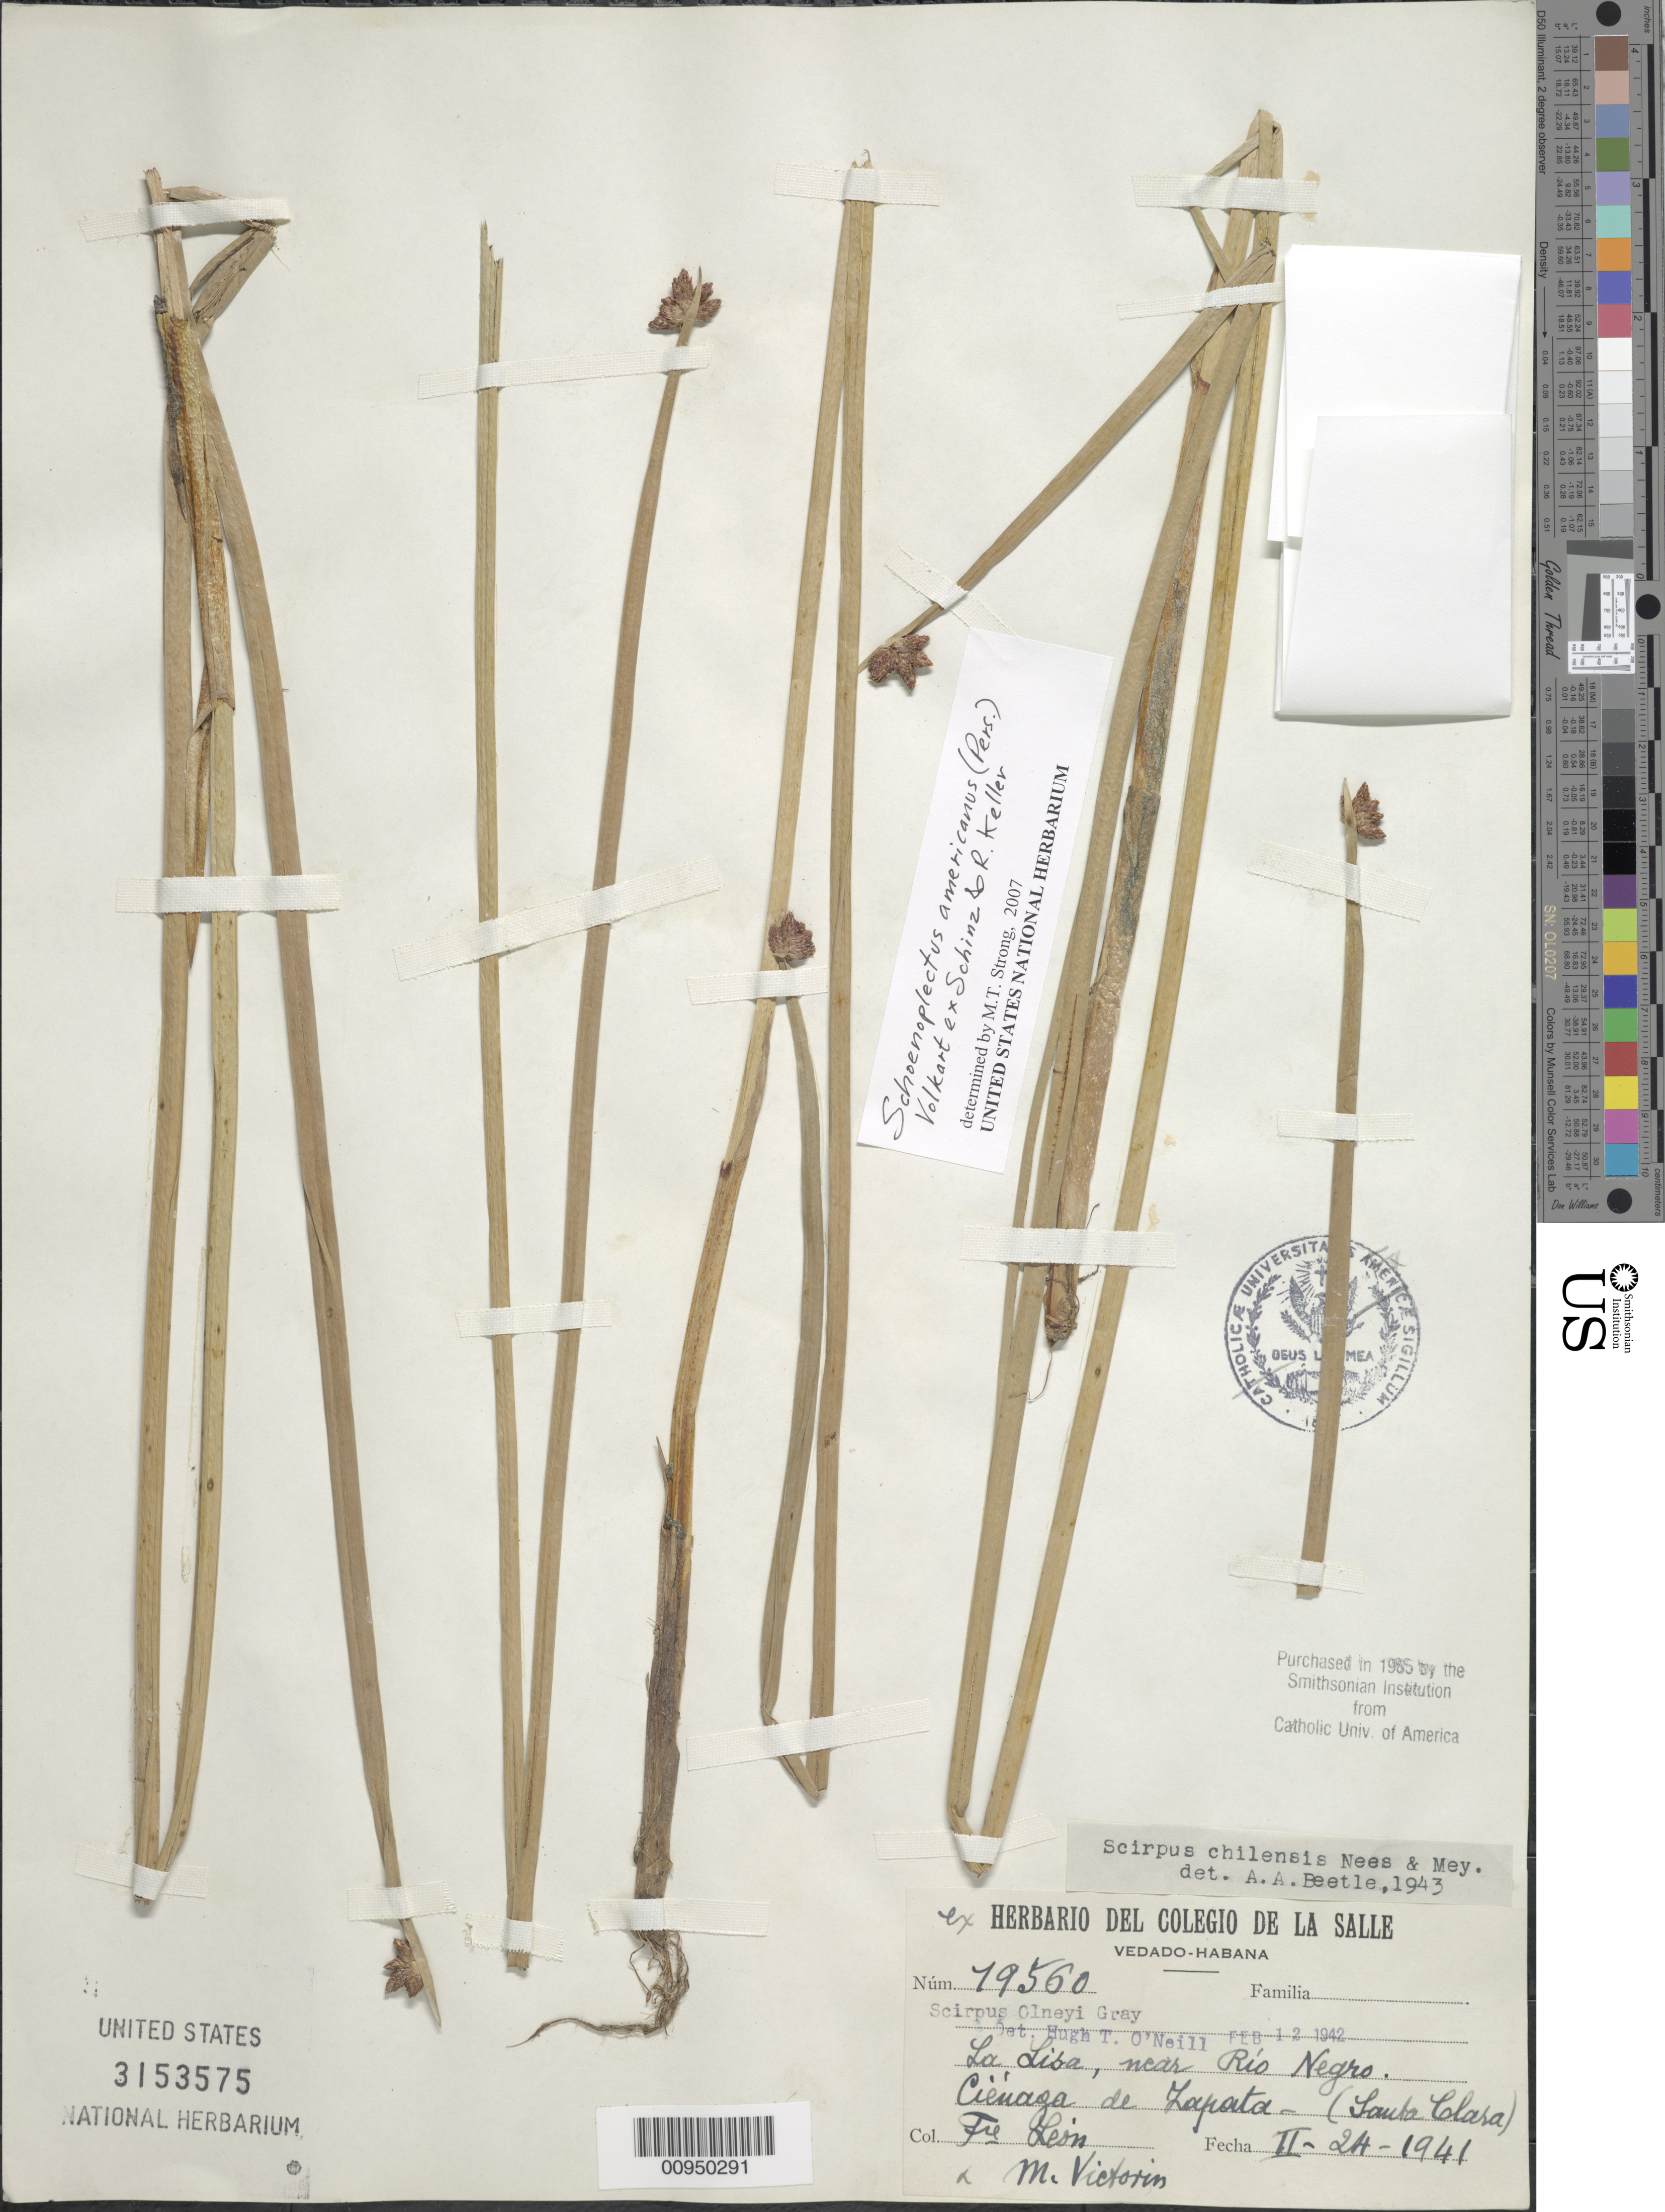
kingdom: Plantae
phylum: Tracheophyta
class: Liliopsida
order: Poales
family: Cyperaceae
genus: Schoenoplectus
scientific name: Schoenoplectus americanus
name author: (Pers.) Volkart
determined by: Strong, M. T., (US), Smithsonian Institution - National Museum of Natural History (UNITED STATES)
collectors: Bro. León & F. Victorin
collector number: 79560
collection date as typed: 24 Feb 1941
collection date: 1941-02-24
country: Cuba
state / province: Las Villas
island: Cuba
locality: La Liba, near Río Negro, Ciénaga de Zapata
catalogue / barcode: US 3153575